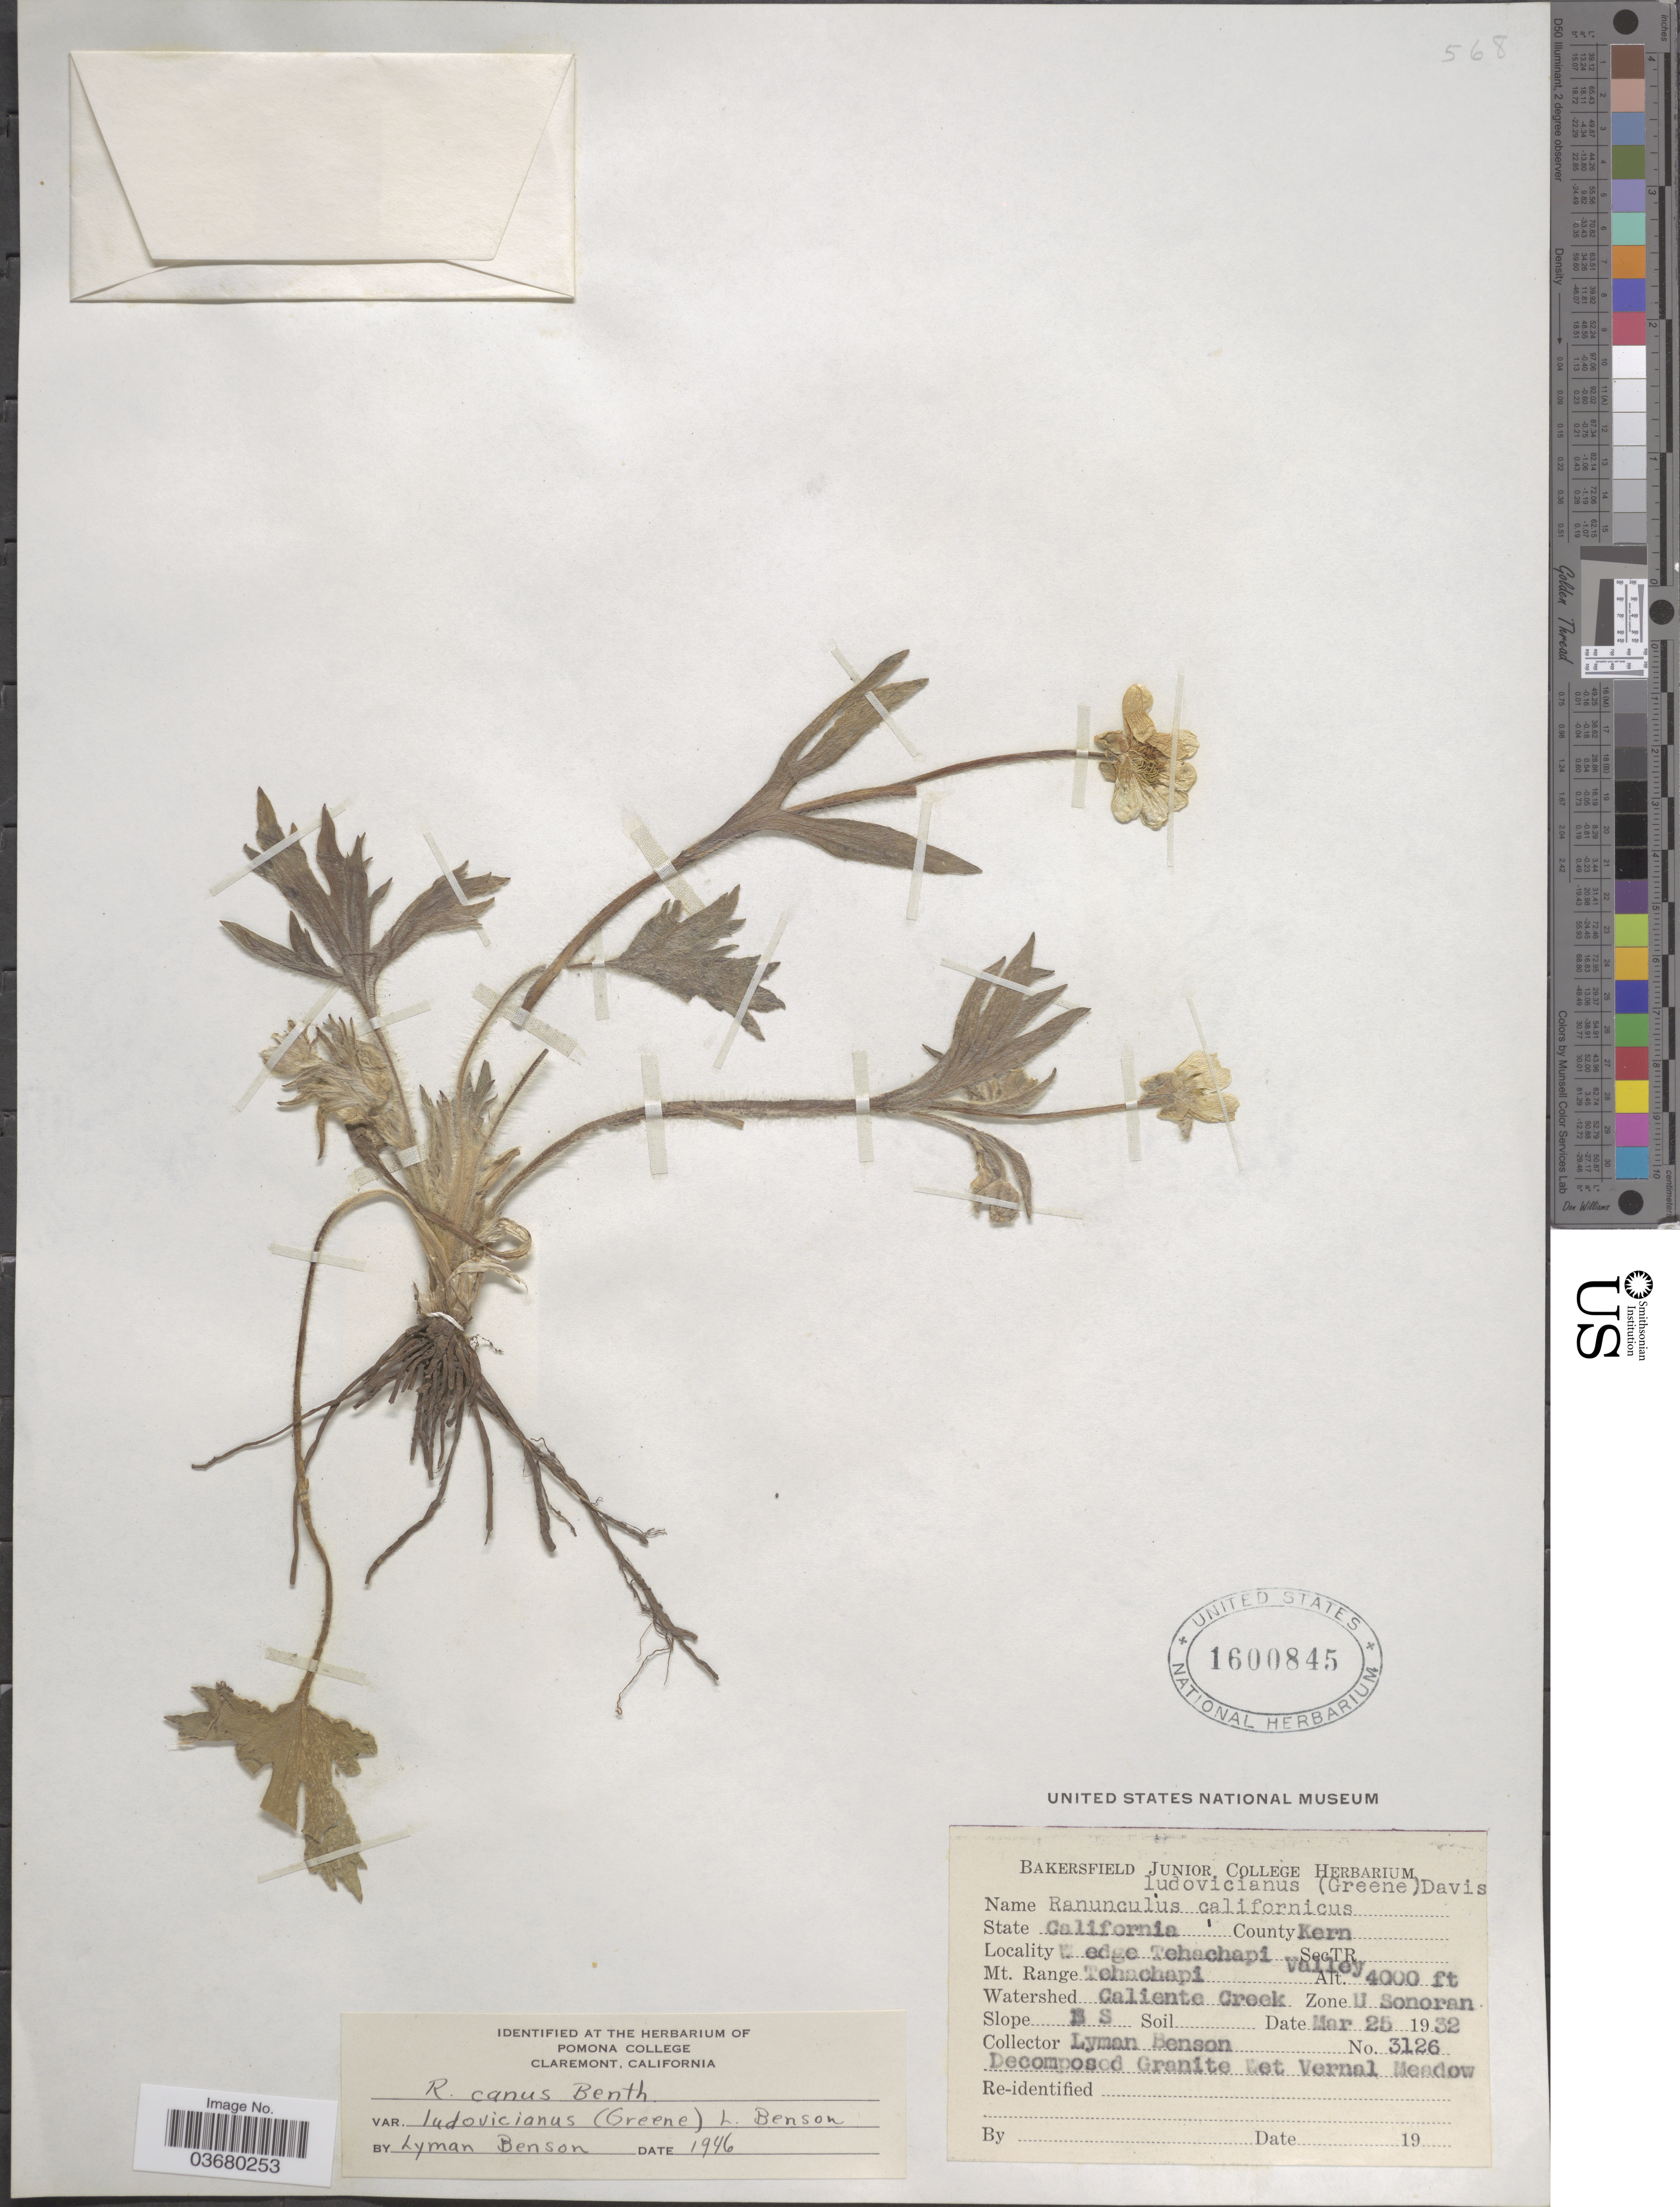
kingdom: Plantae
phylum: Tracheophyta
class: Magnoliopsida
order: Ranunculales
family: Ranunculaceae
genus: Ranunculus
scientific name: Ranunculus canus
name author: Benth.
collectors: L. D. Benson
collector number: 3126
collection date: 1932-03-25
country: United States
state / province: California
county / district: Kern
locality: County Kern. W edge Tehachapi Valley. Mt. Range Tehachapi. Watershed Caliente Creek.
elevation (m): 1219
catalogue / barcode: US 1600845